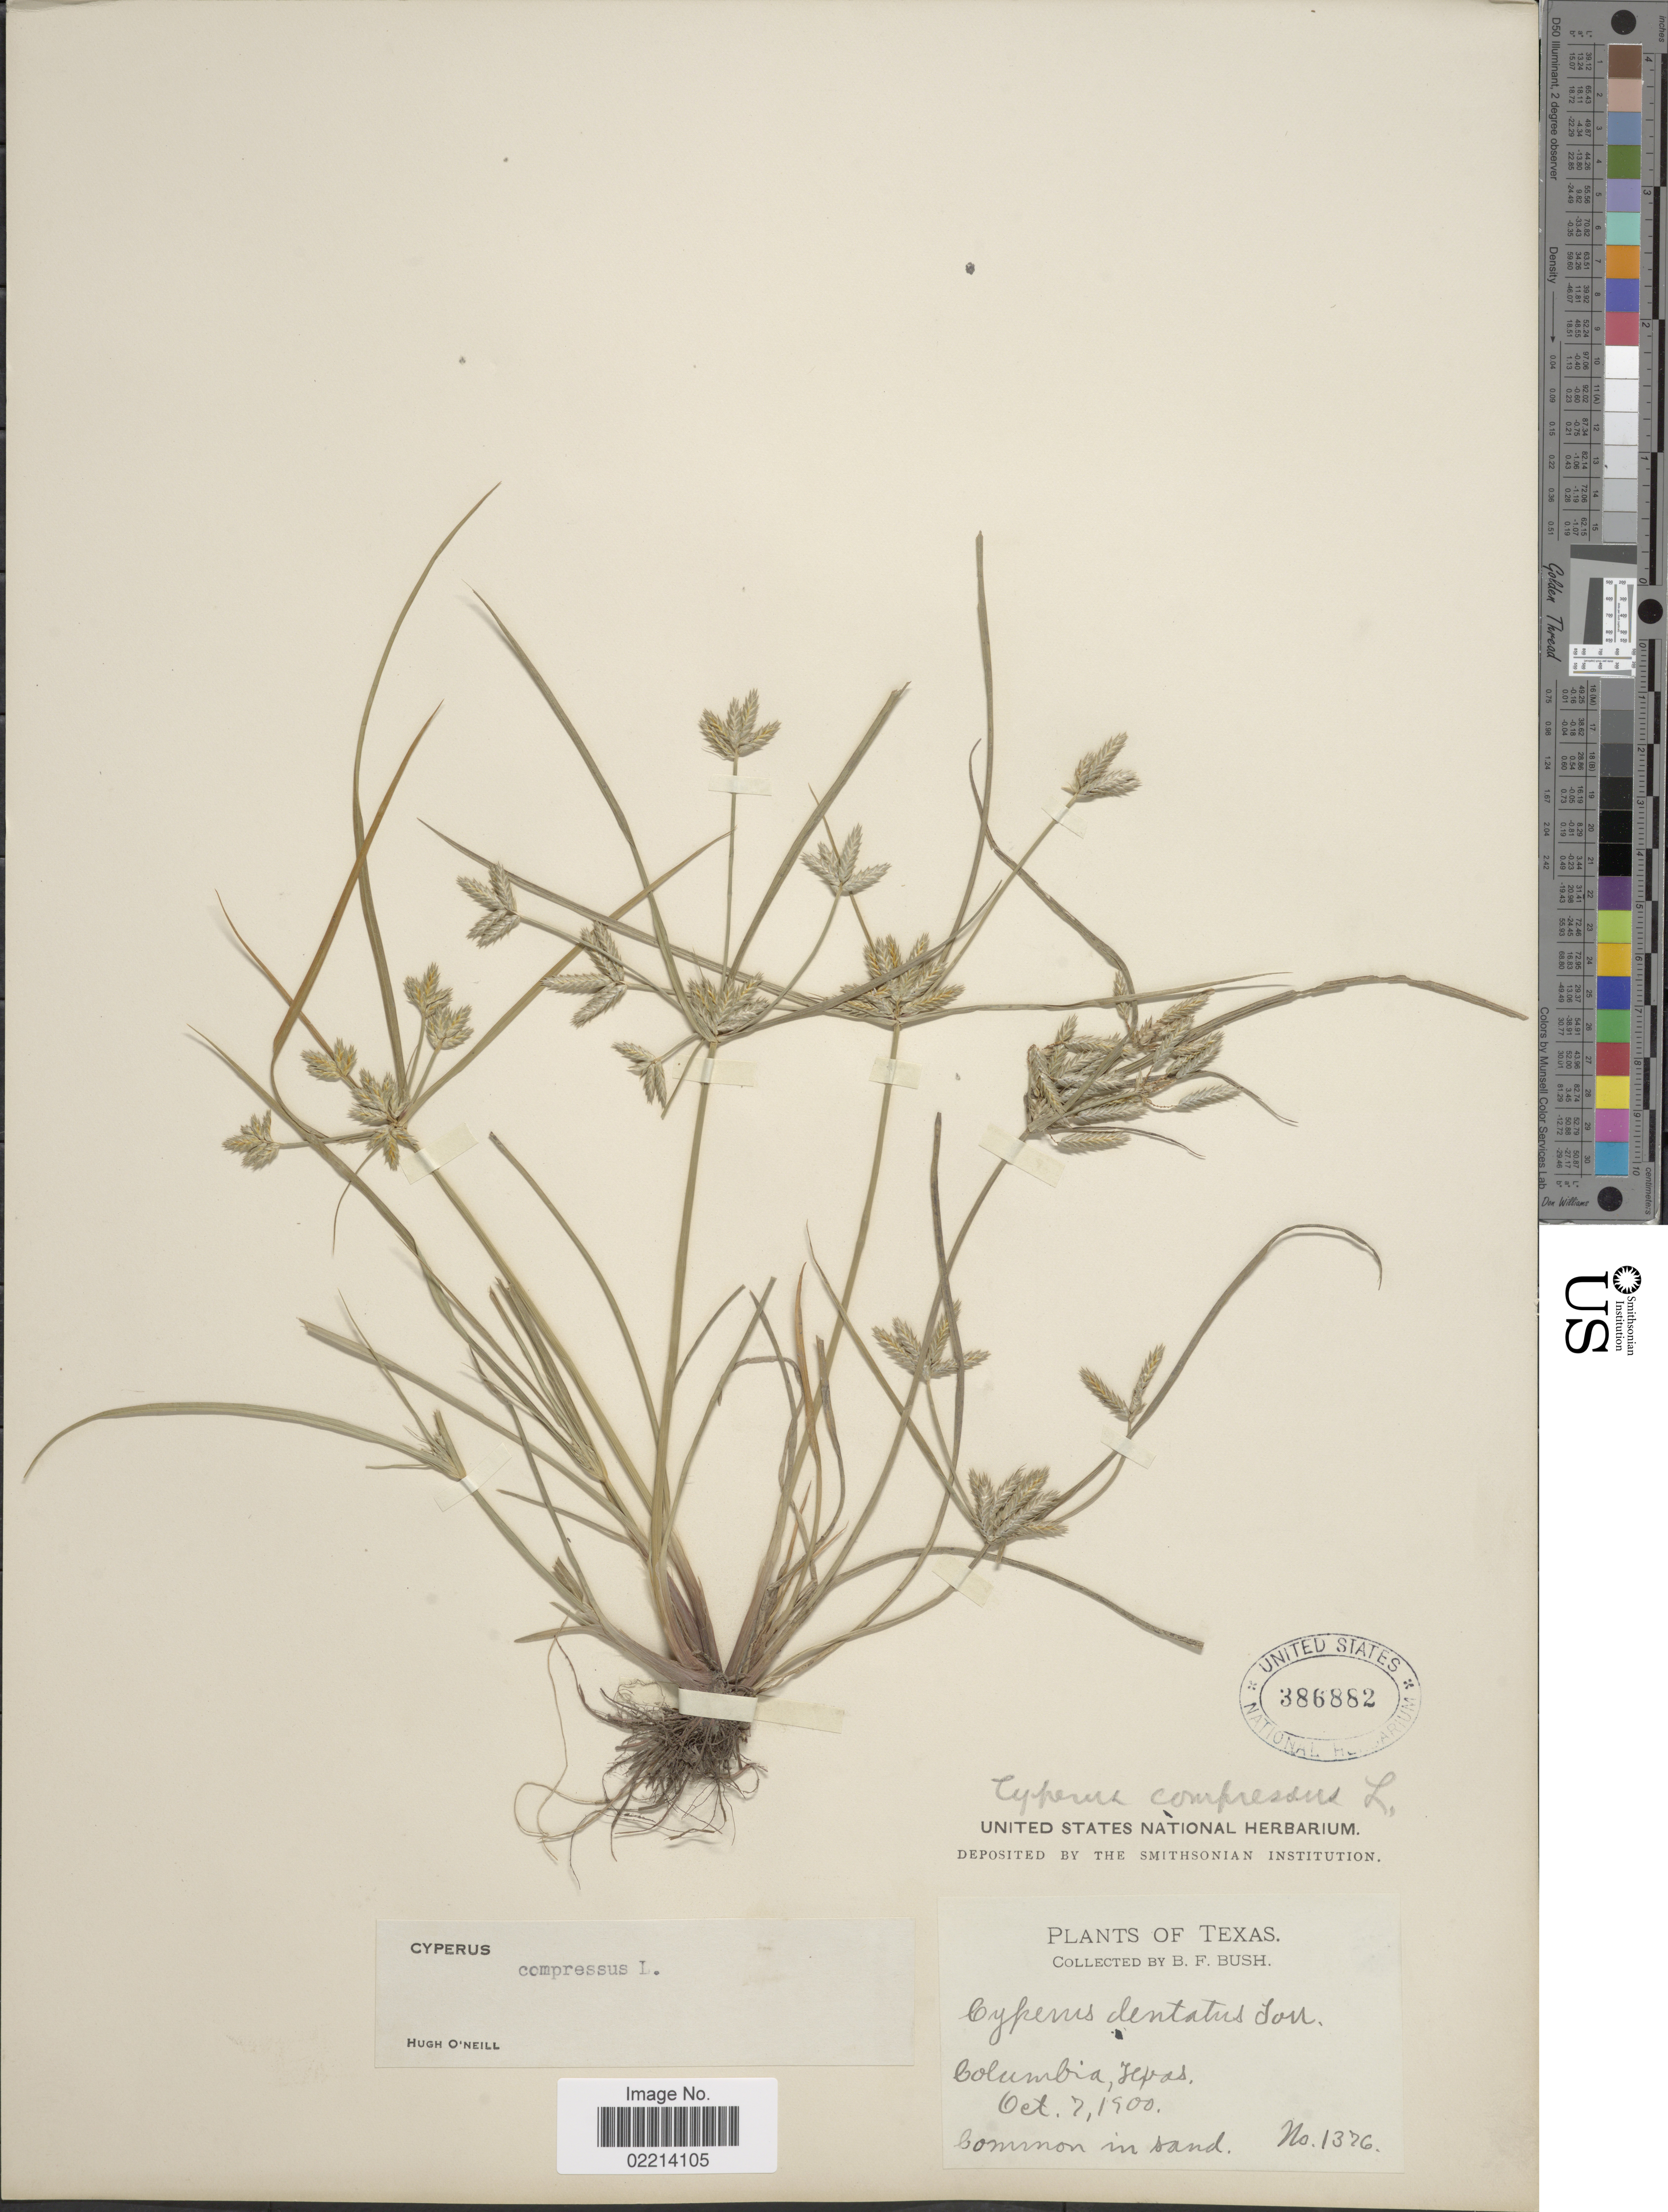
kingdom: Plantae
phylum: Tracheophyta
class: Liliopsida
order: Poales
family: Cyperaceae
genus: Cyperus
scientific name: Cyperus compressus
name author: L.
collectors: B. F. Bush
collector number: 1376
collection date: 1900-10-07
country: United States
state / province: Texas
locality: Columbia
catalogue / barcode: US 386882